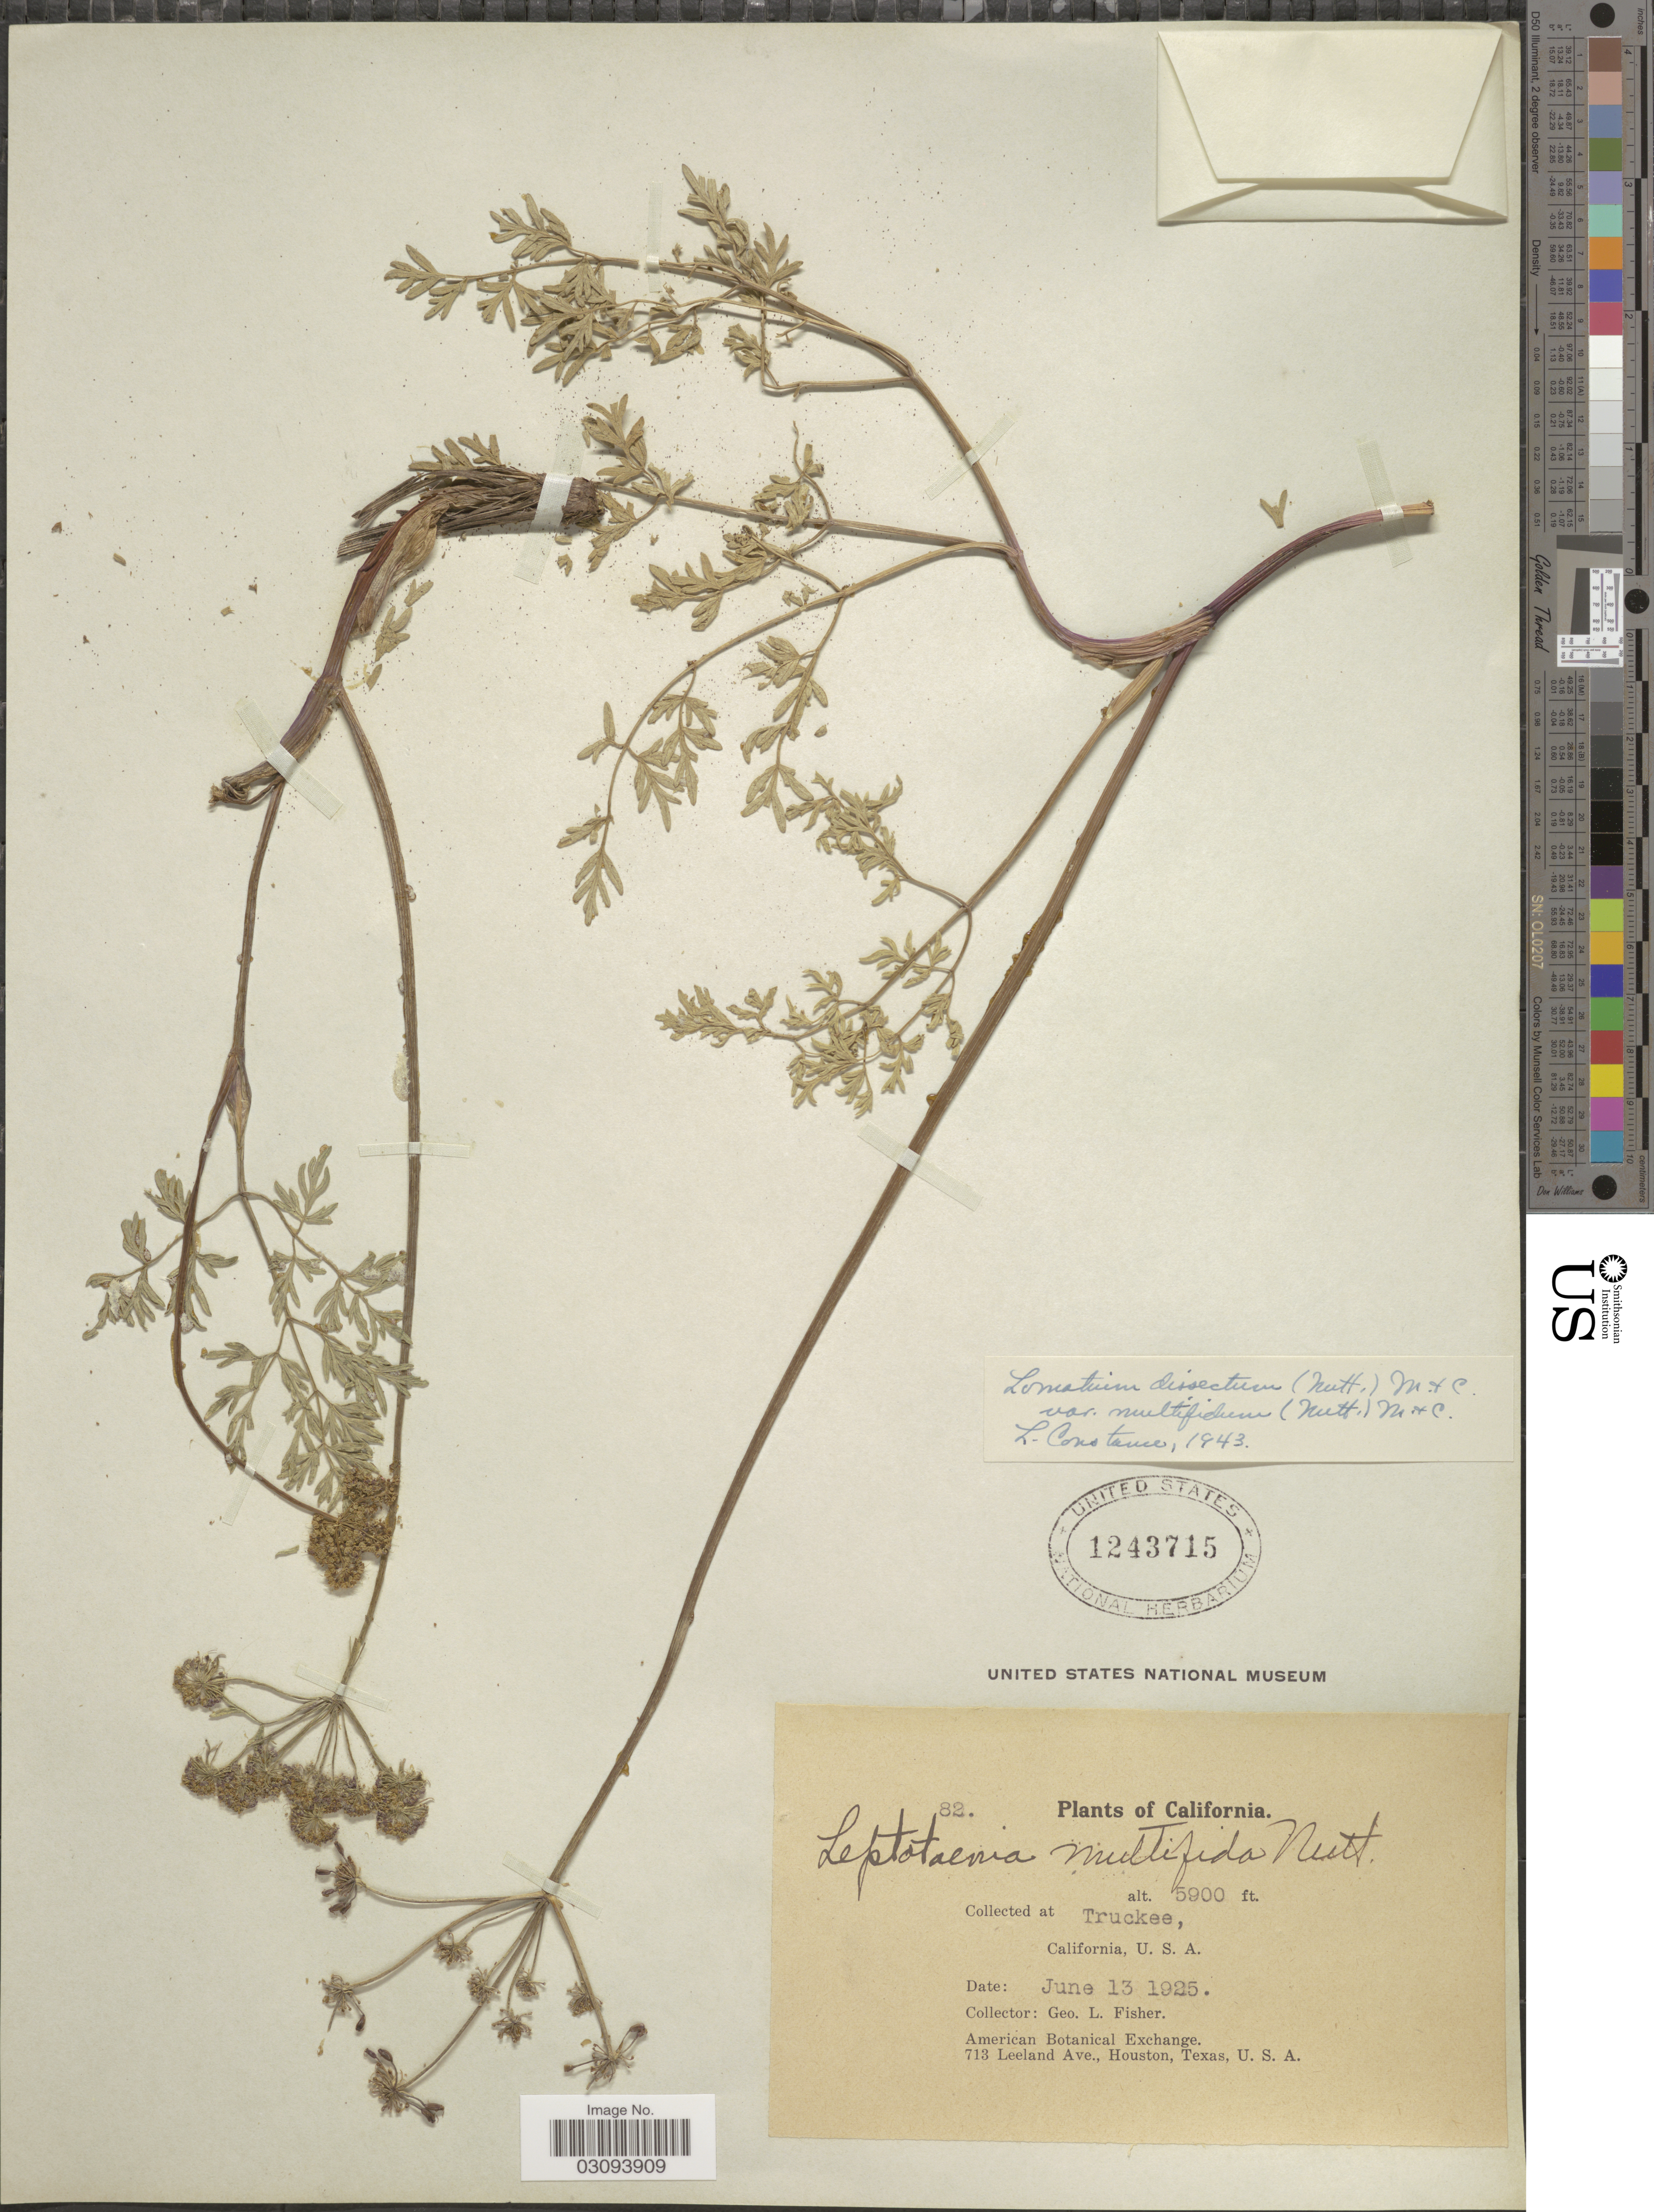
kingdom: Plantae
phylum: Tracheophyta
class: Magnoliopsida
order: Apiales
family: Apiaceae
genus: Lomatium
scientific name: Lomatium dissectum var. multifidum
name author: (Nutt.) Mathias & Constance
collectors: G. L. Fisher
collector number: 82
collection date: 1925-06-13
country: United States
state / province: California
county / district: Nevada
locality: Truckee. U.S.A.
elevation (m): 1798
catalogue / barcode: US 1243715